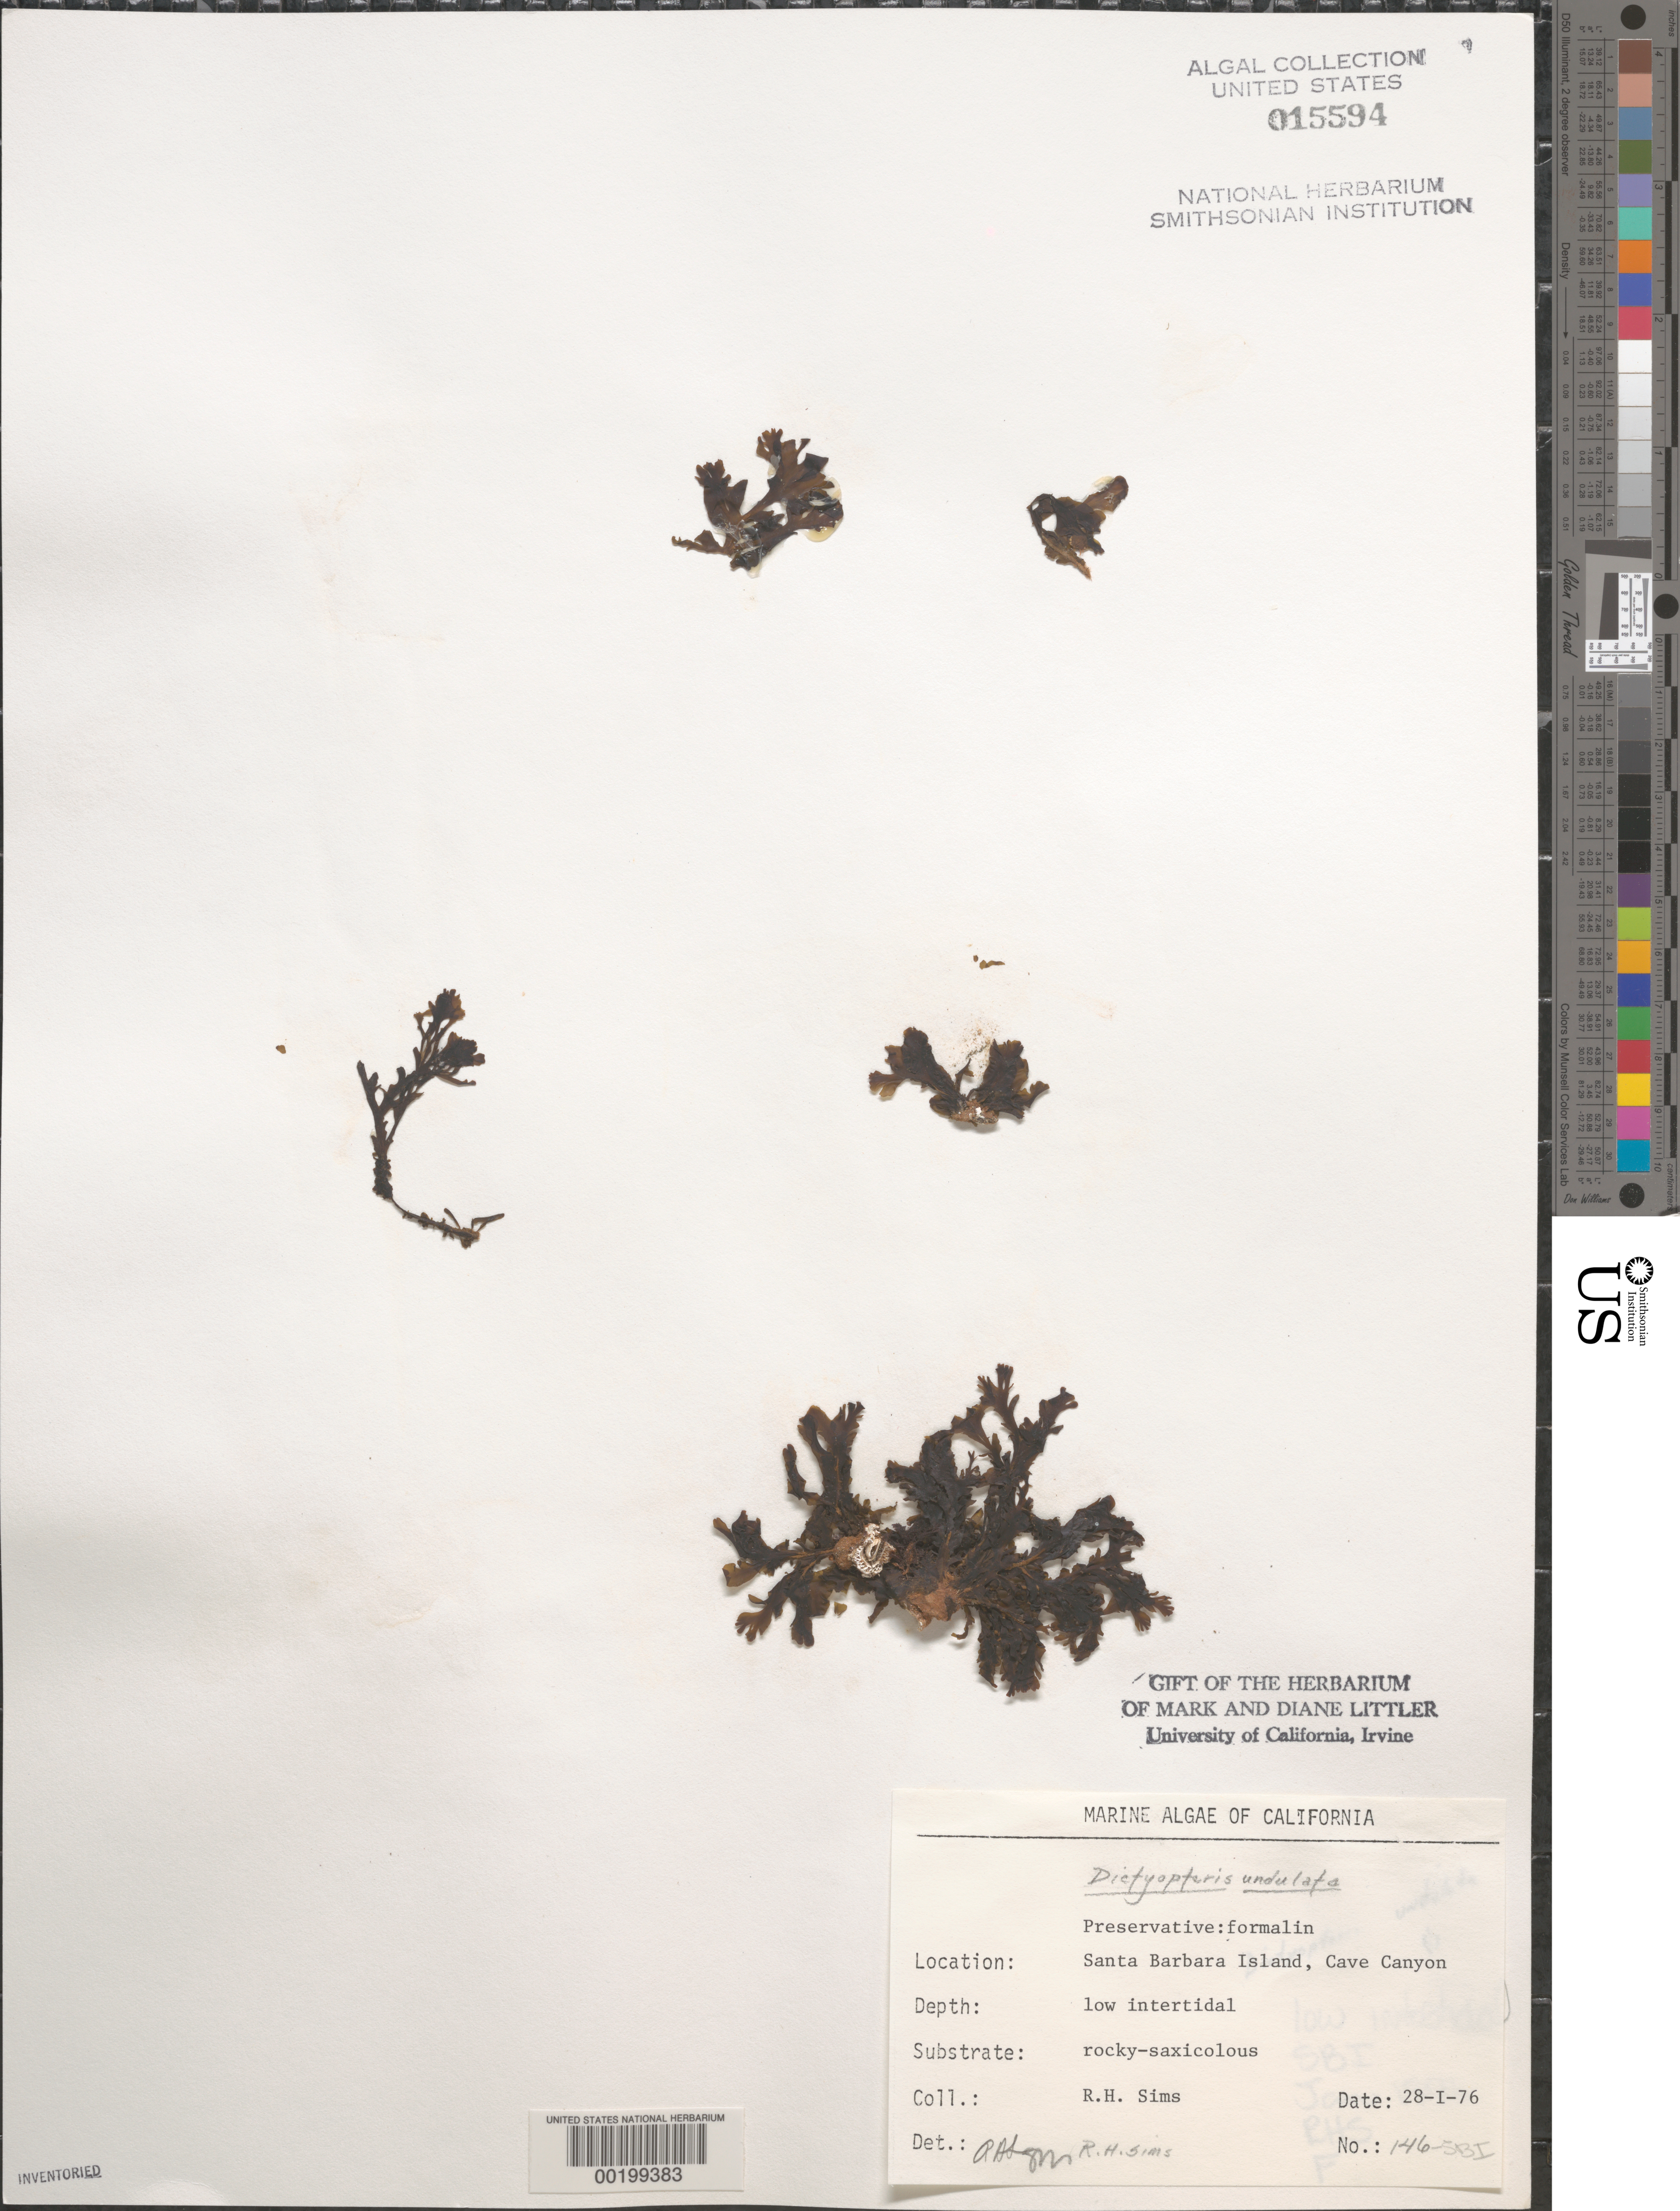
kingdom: Chromista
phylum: Ochrophyta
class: Phaeophyceae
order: Dictyotales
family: Dictyotaceae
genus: Dictyopteris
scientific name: Dictyopteris undulata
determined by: Sims, Robert H.; Murray, S. N.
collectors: R. H. Sims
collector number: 146-sbi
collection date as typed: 28 Jan 1976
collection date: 1976-01-28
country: United States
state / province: California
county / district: Santa Barbara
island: Santa Barbara Island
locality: Cave Canyon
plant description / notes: BLM-SOCALBIGHT Rocky Intertidal Survey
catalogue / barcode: US 15594